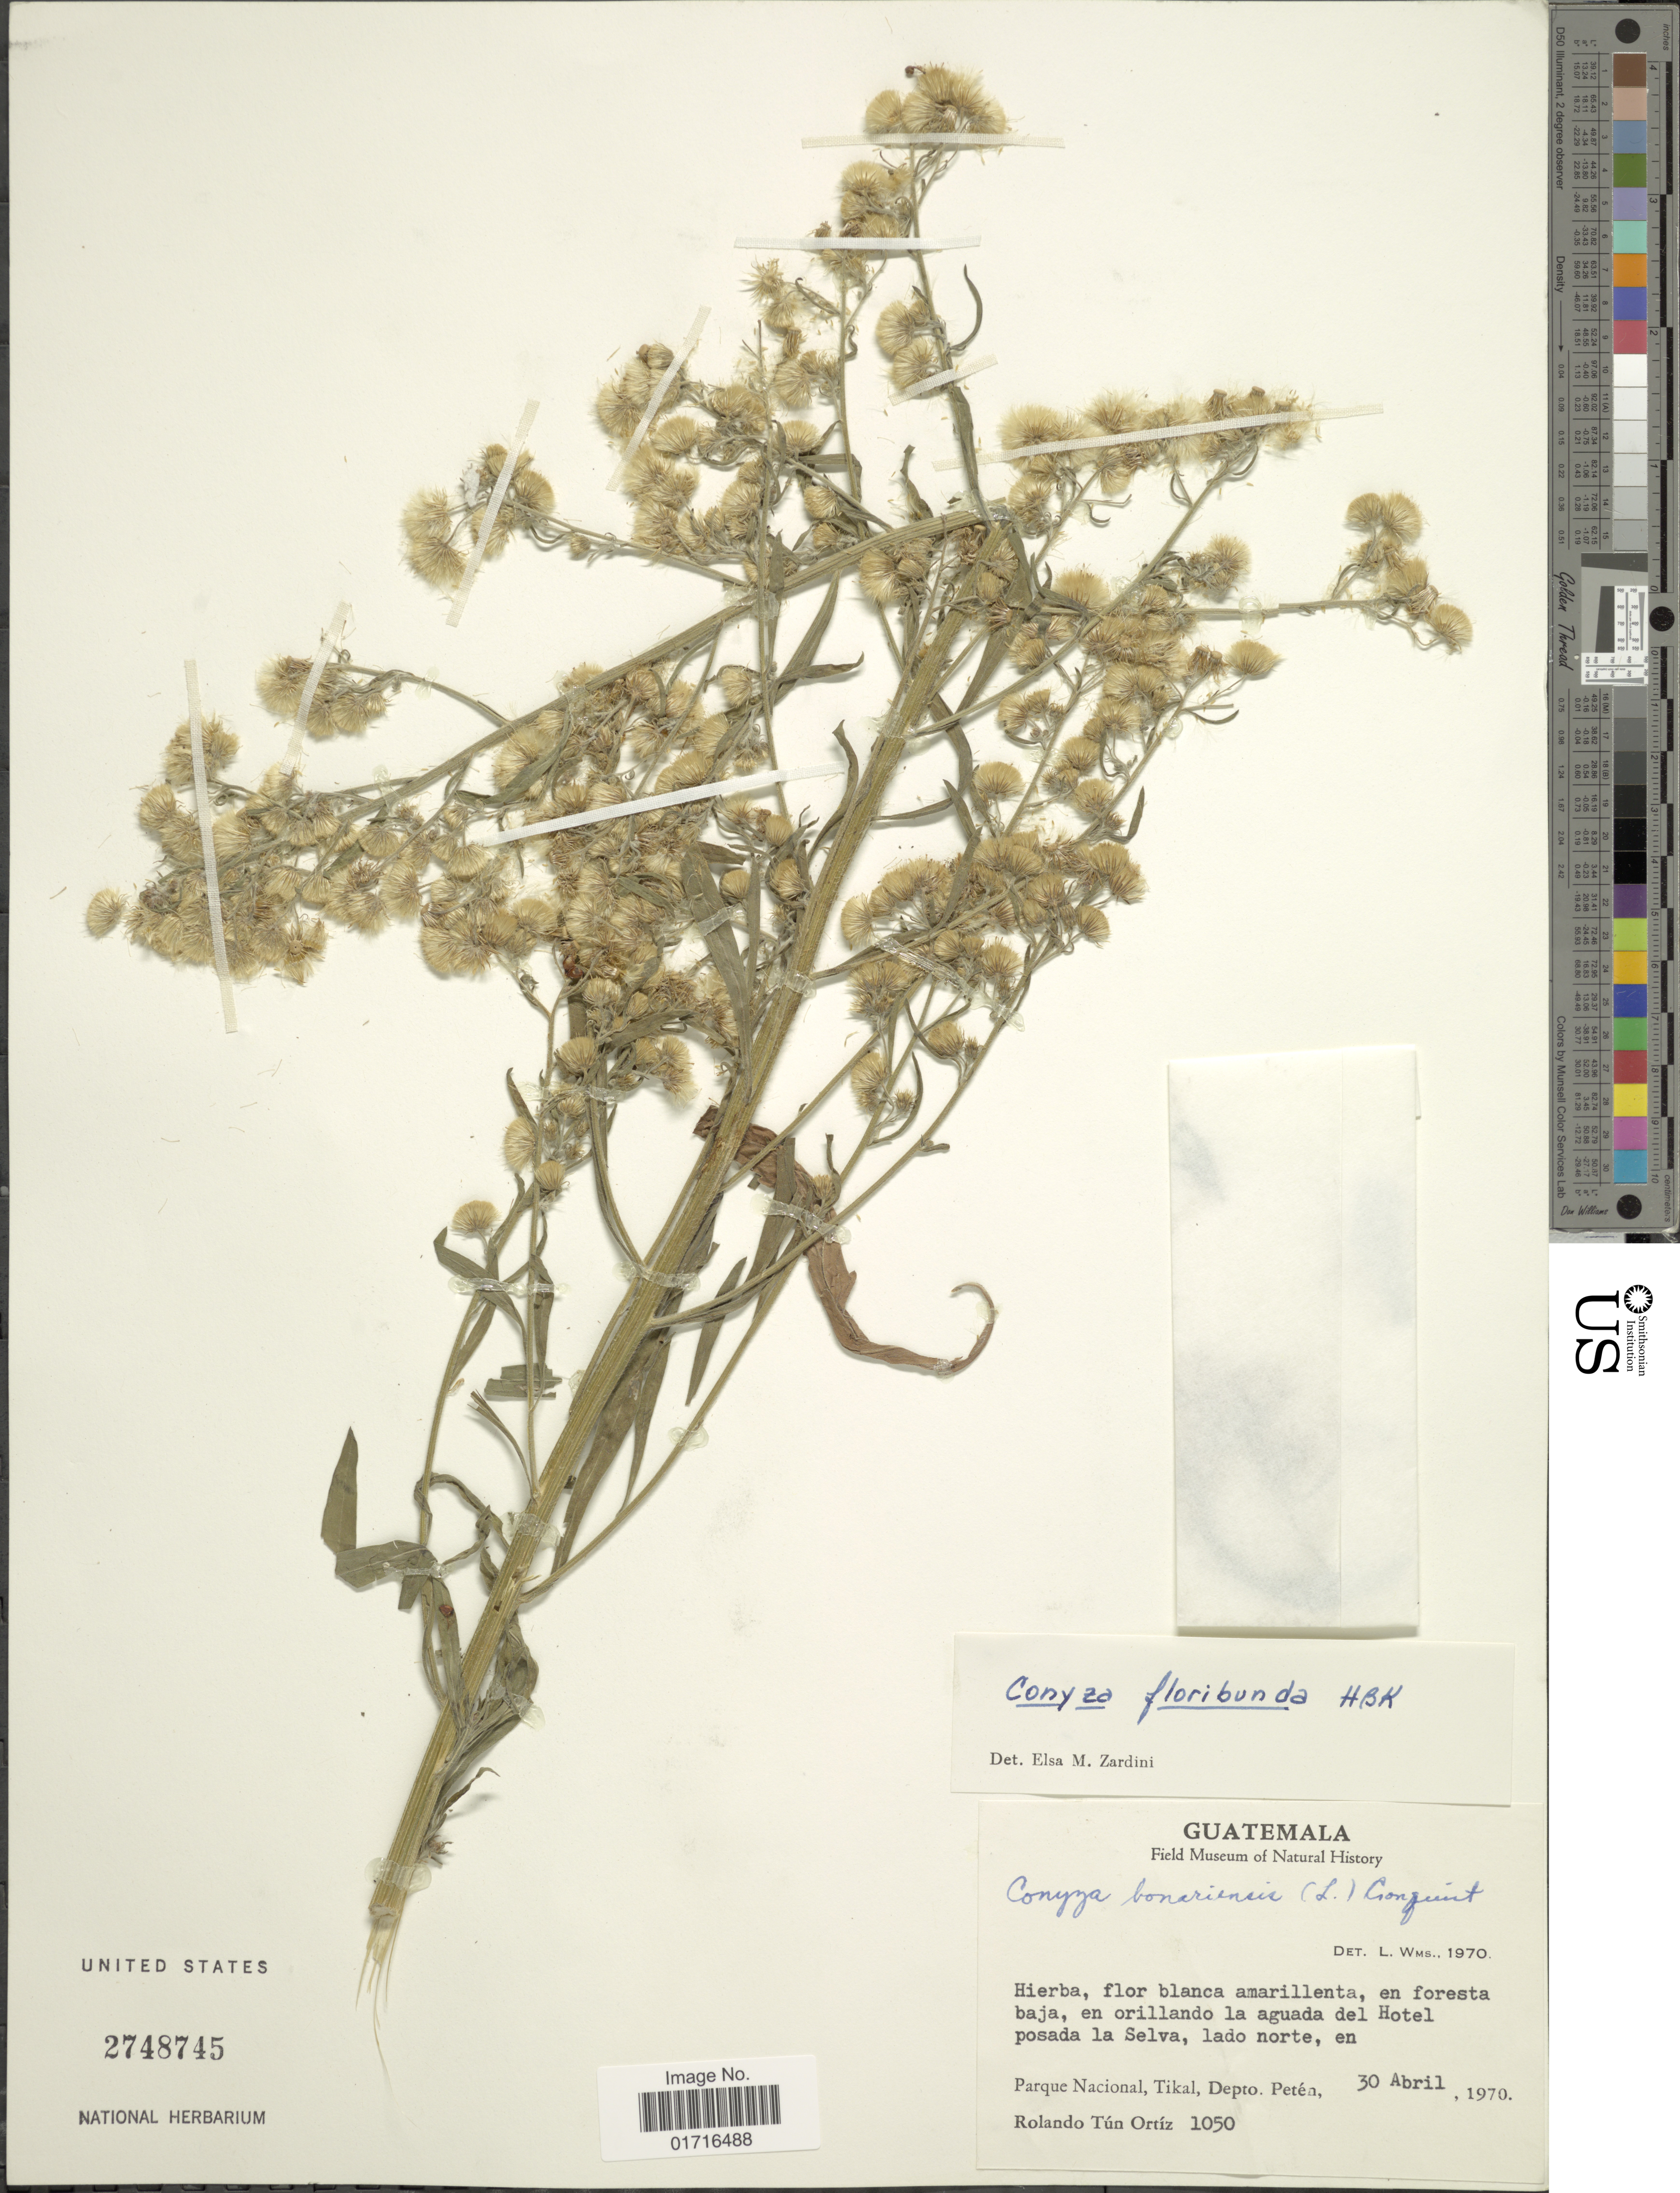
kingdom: Plantae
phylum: Tracheophyta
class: Magnoliopsida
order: Asterales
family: Asteraceae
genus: Conyza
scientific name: Conyza floribunda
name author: Kunth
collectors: R. Tún Ortíz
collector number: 1050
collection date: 1970-04-30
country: Guatemala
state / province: El Petén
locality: En foresta baja, en orillando la aguada del Hotel posada La Selva, lado Norte, en Parque Nacional, Tikal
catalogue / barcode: US 2748745